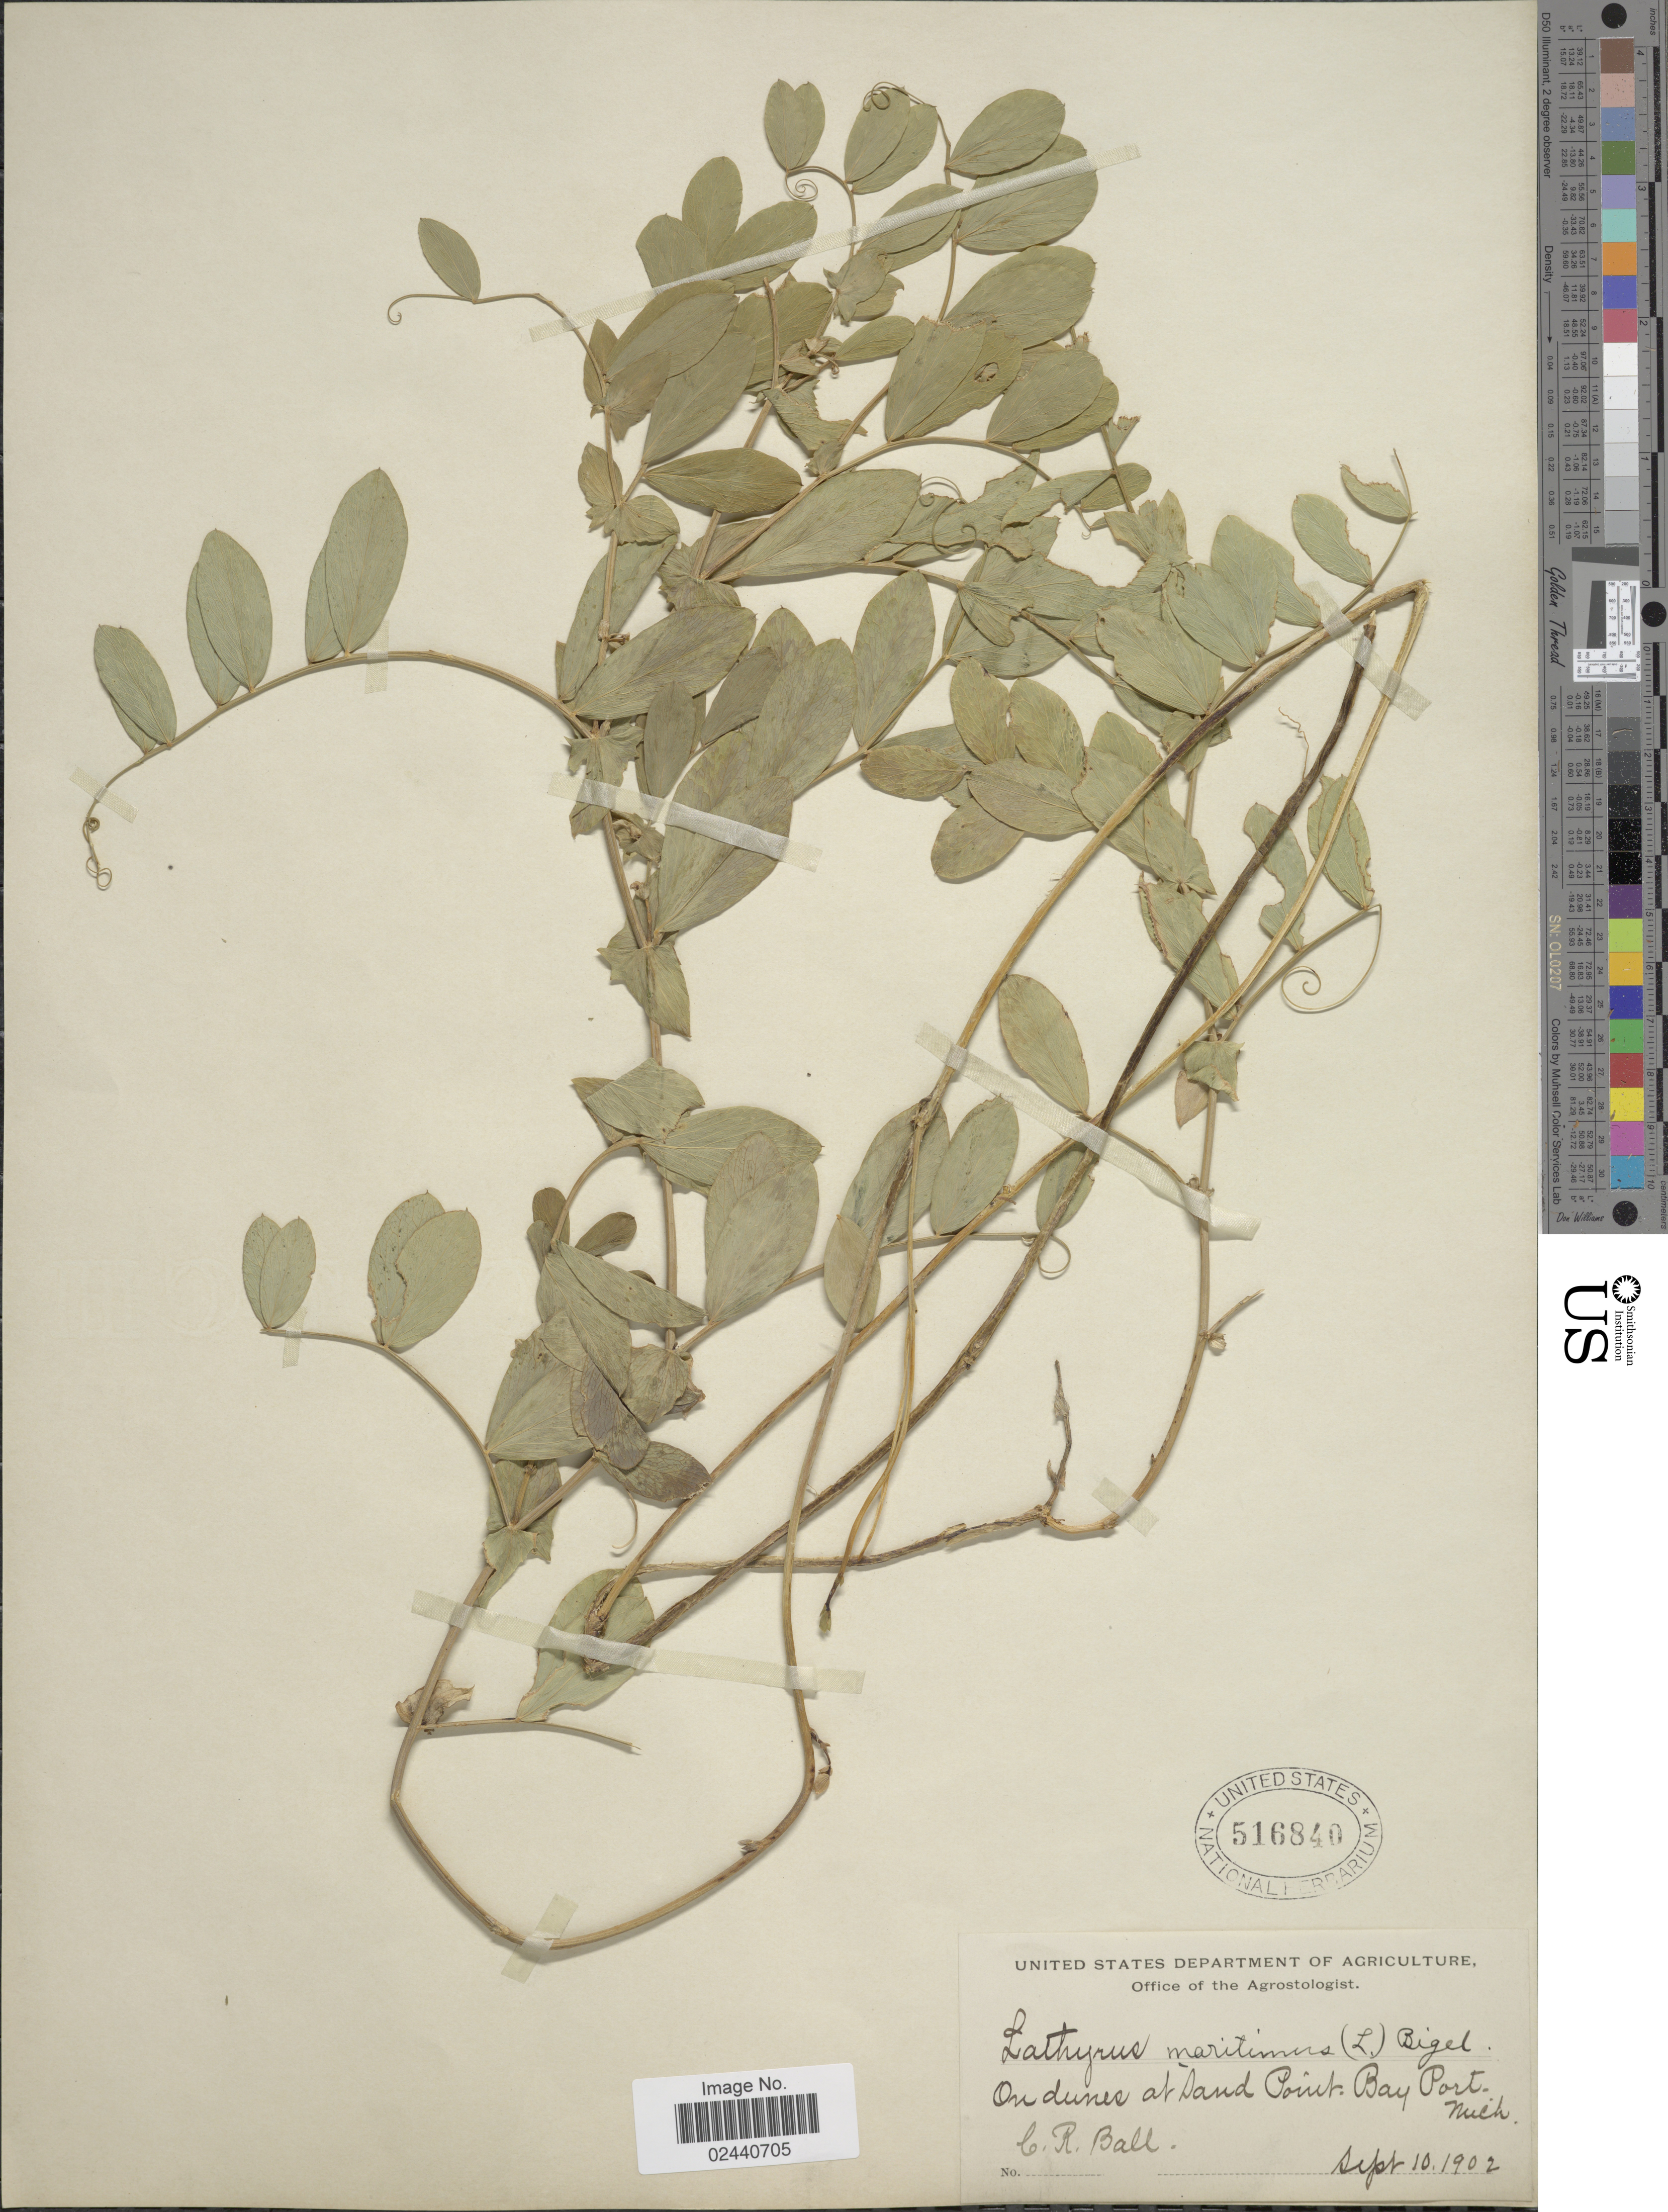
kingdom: Plantae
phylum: Tracheophyta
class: Magnoliopsida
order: Fabales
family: Fabaceae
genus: Lathyrus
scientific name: Lathyrus japonicus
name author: Willd.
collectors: C. R. Ball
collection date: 1902-09-10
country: United States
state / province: Michigan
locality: Sand Point, Bay Port, Mich.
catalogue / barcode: US 516840